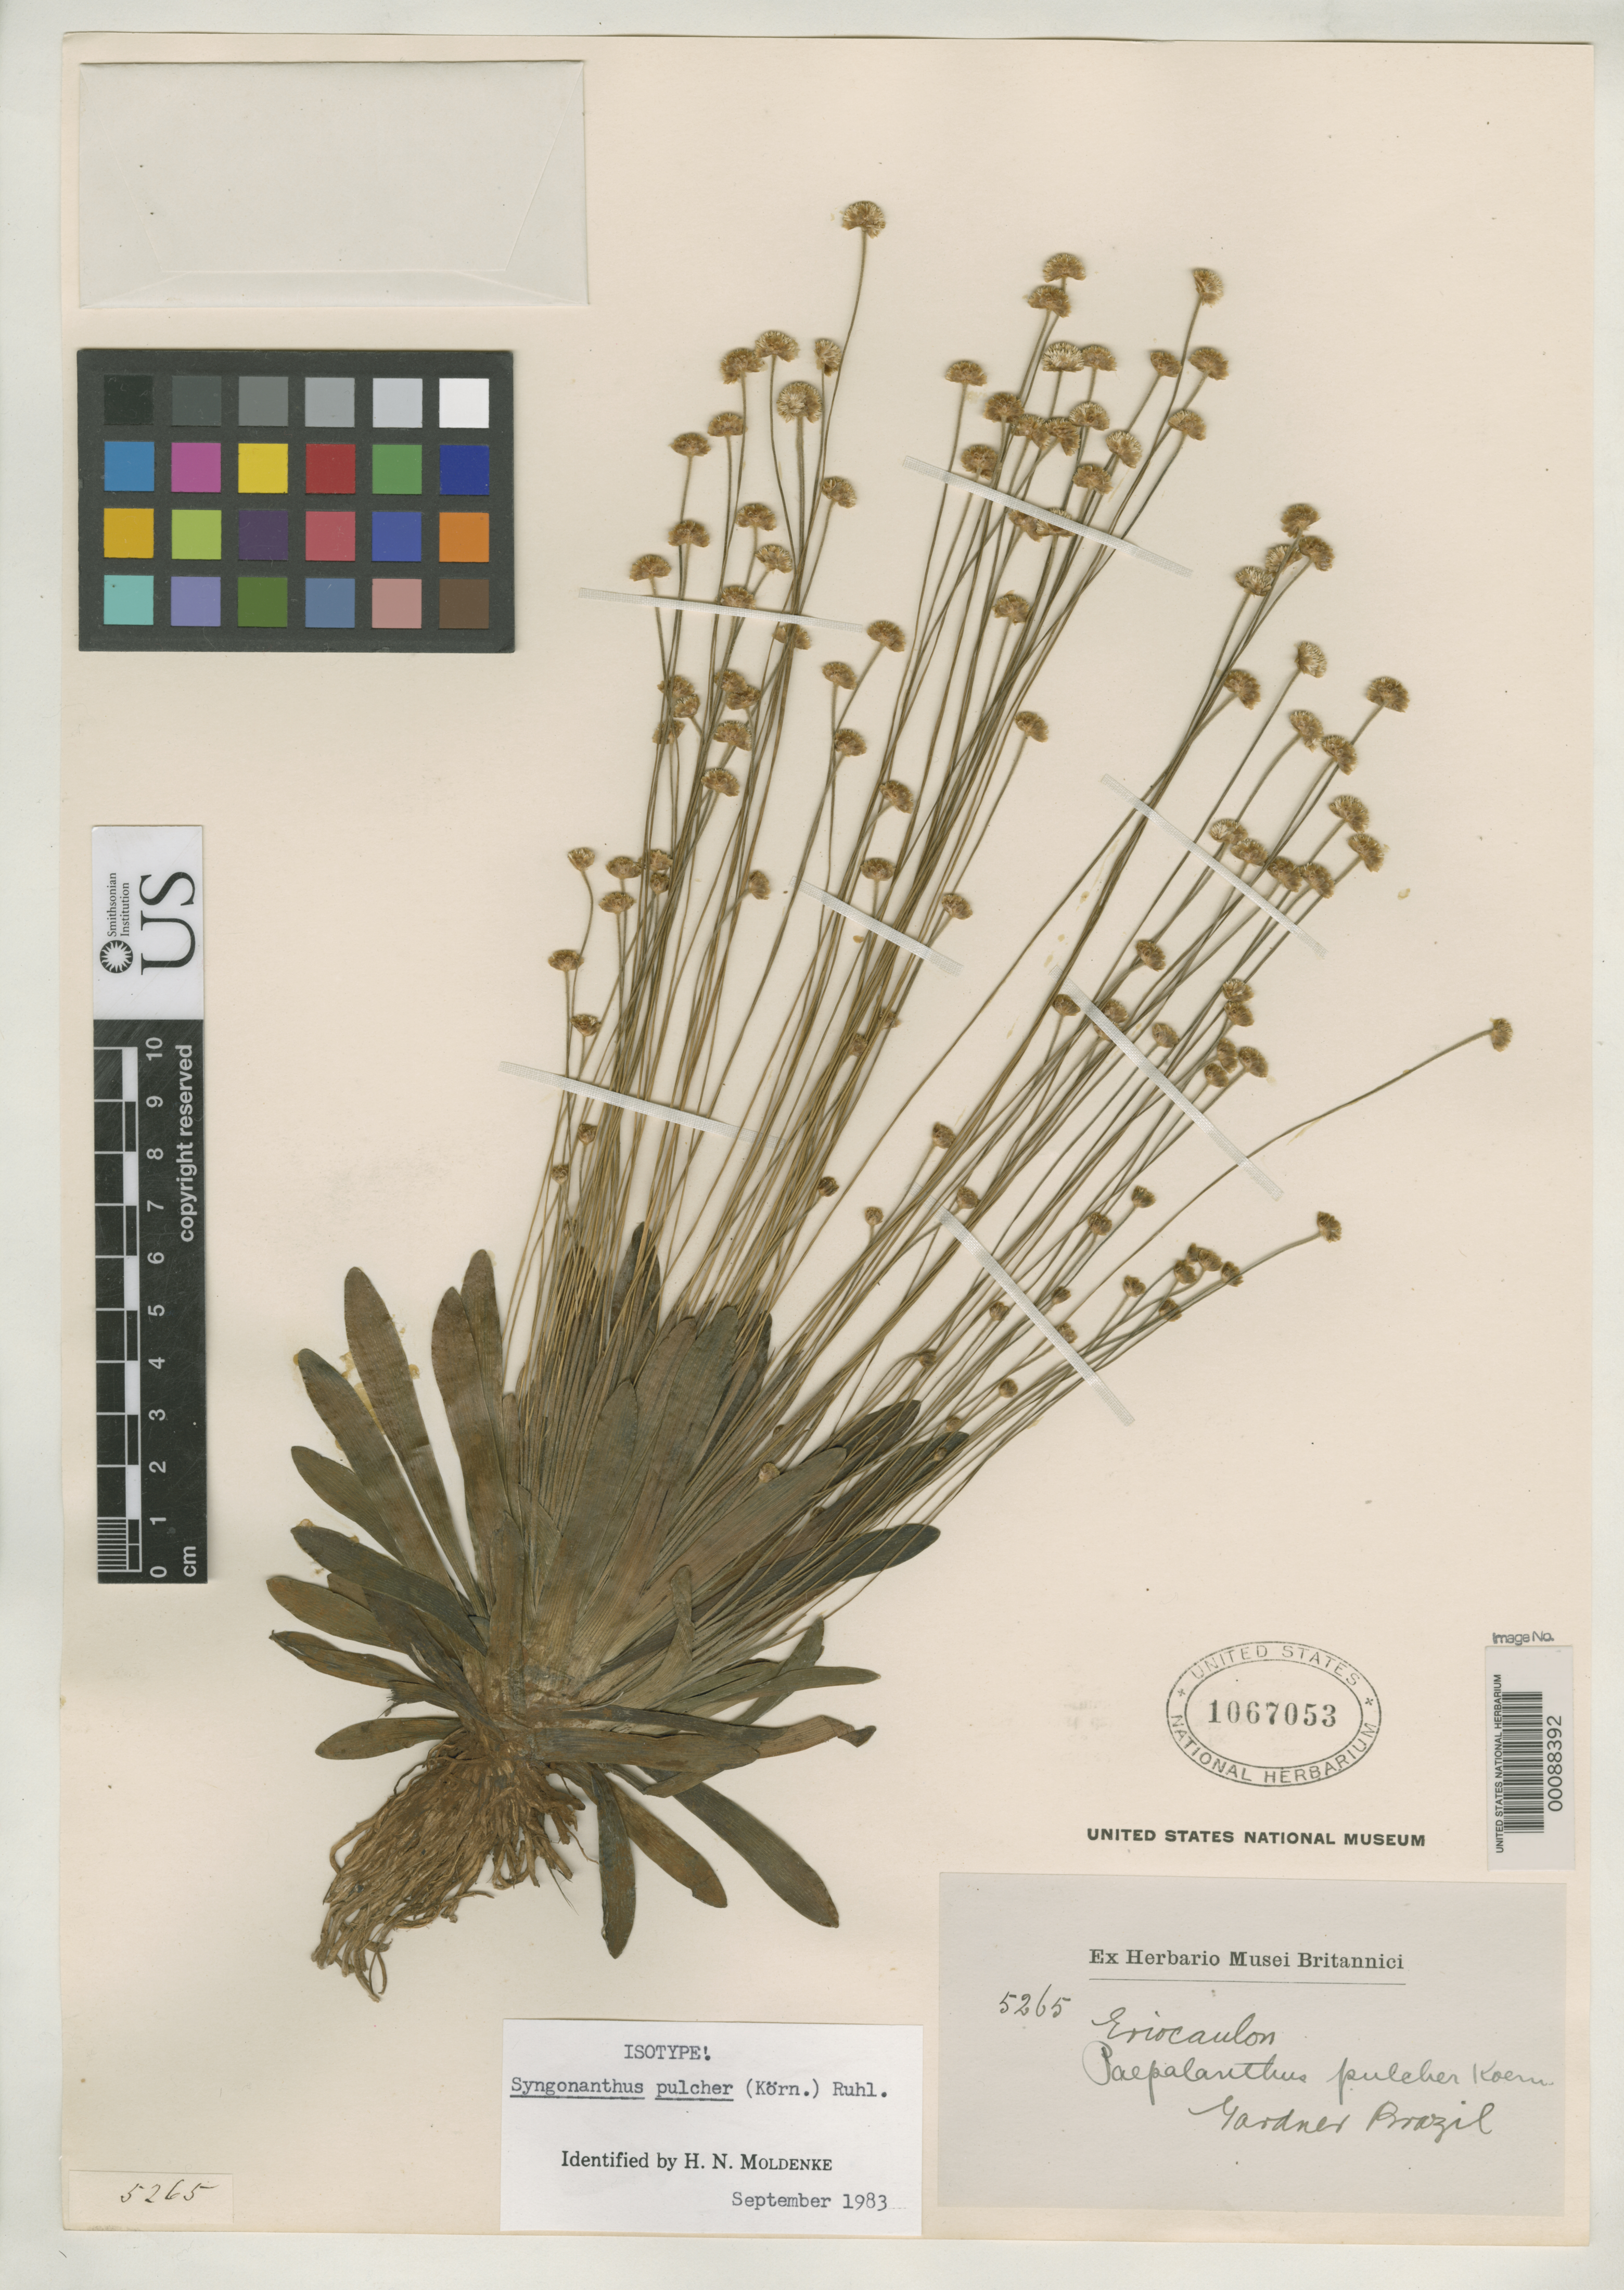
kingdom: Plantae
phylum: Tracheophyta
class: Liliopsida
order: Poales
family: Eriocaulaceae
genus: Paepalanthus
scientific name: Paepalanthus pulcher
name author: Körn. in Mart.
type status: Isotype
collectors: G. Gardner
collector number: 5265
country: Brazil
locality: Minarum.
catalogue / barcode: US 1067053